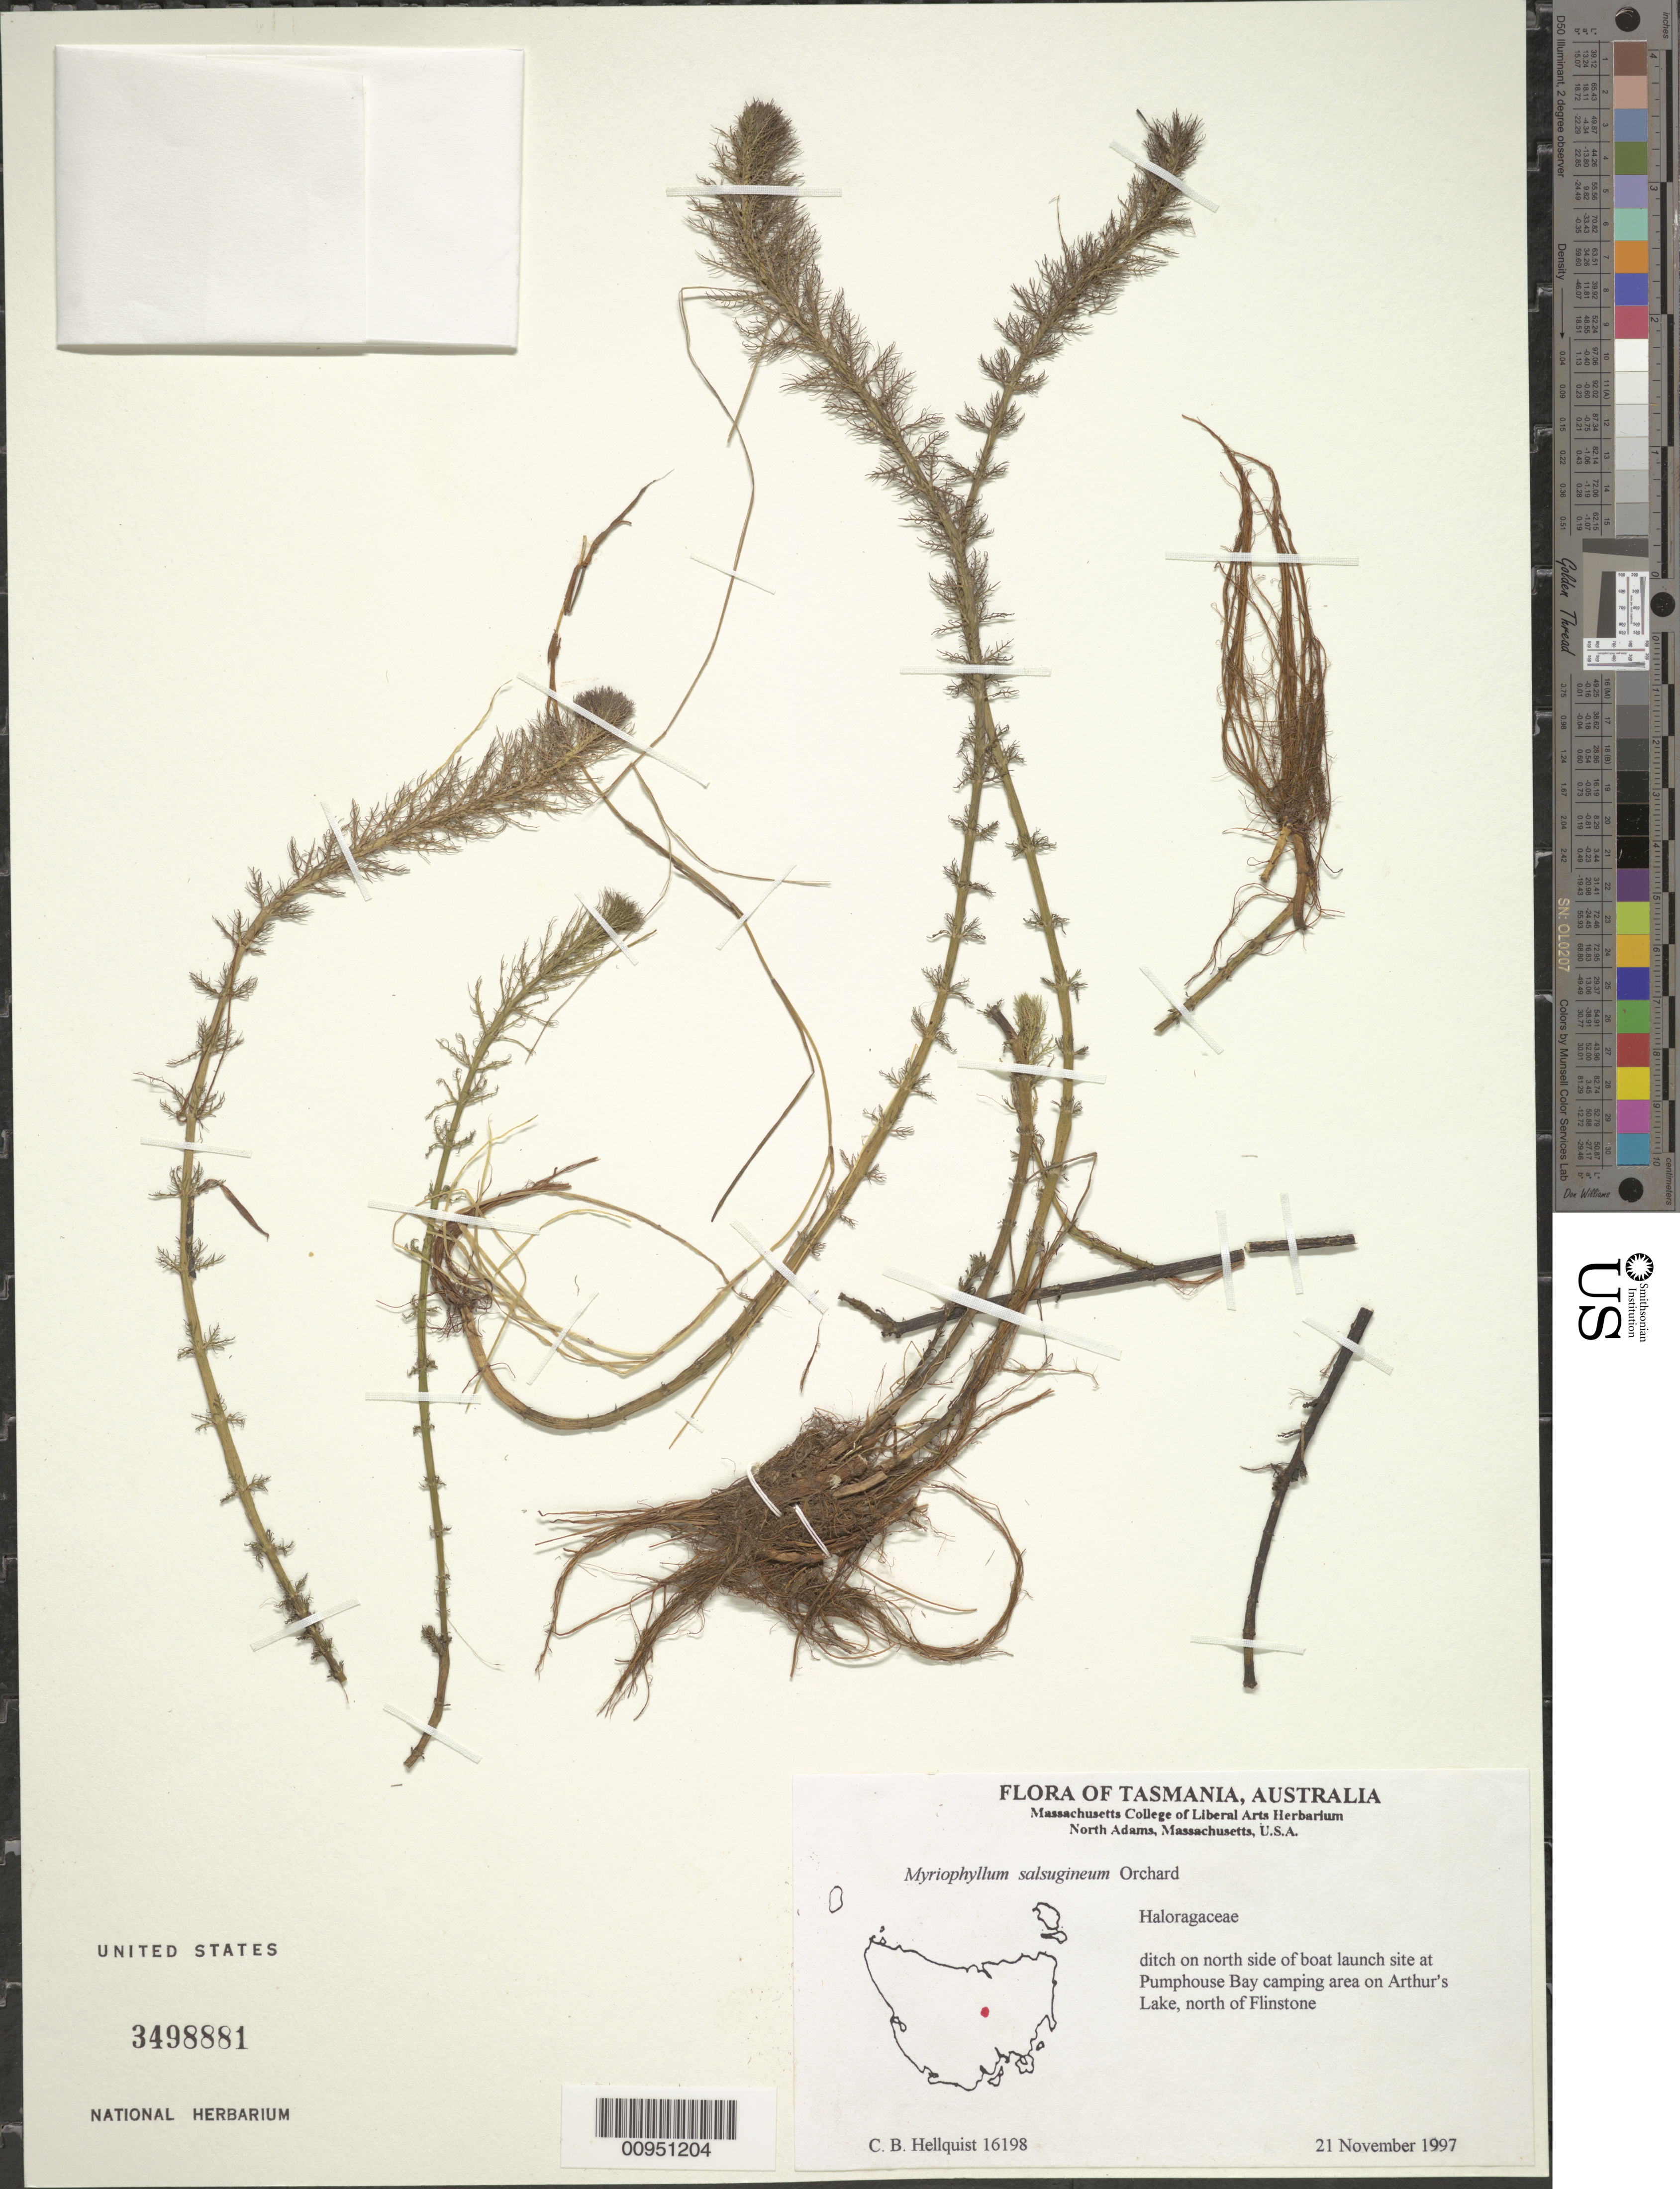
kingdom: Plantae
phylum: Tracheophyta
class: Magnoliopsida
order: Saxifragales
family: Haloragaceae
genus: Myriophyllum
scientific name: Myriophyllum salsugineum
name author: Orchard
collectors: C. Hellquist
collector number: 16198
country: Australia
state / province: Tasmania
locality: Pumphouse Bay camping area on Arthur's Lake, N of Flinstone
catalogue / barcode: US 3498881